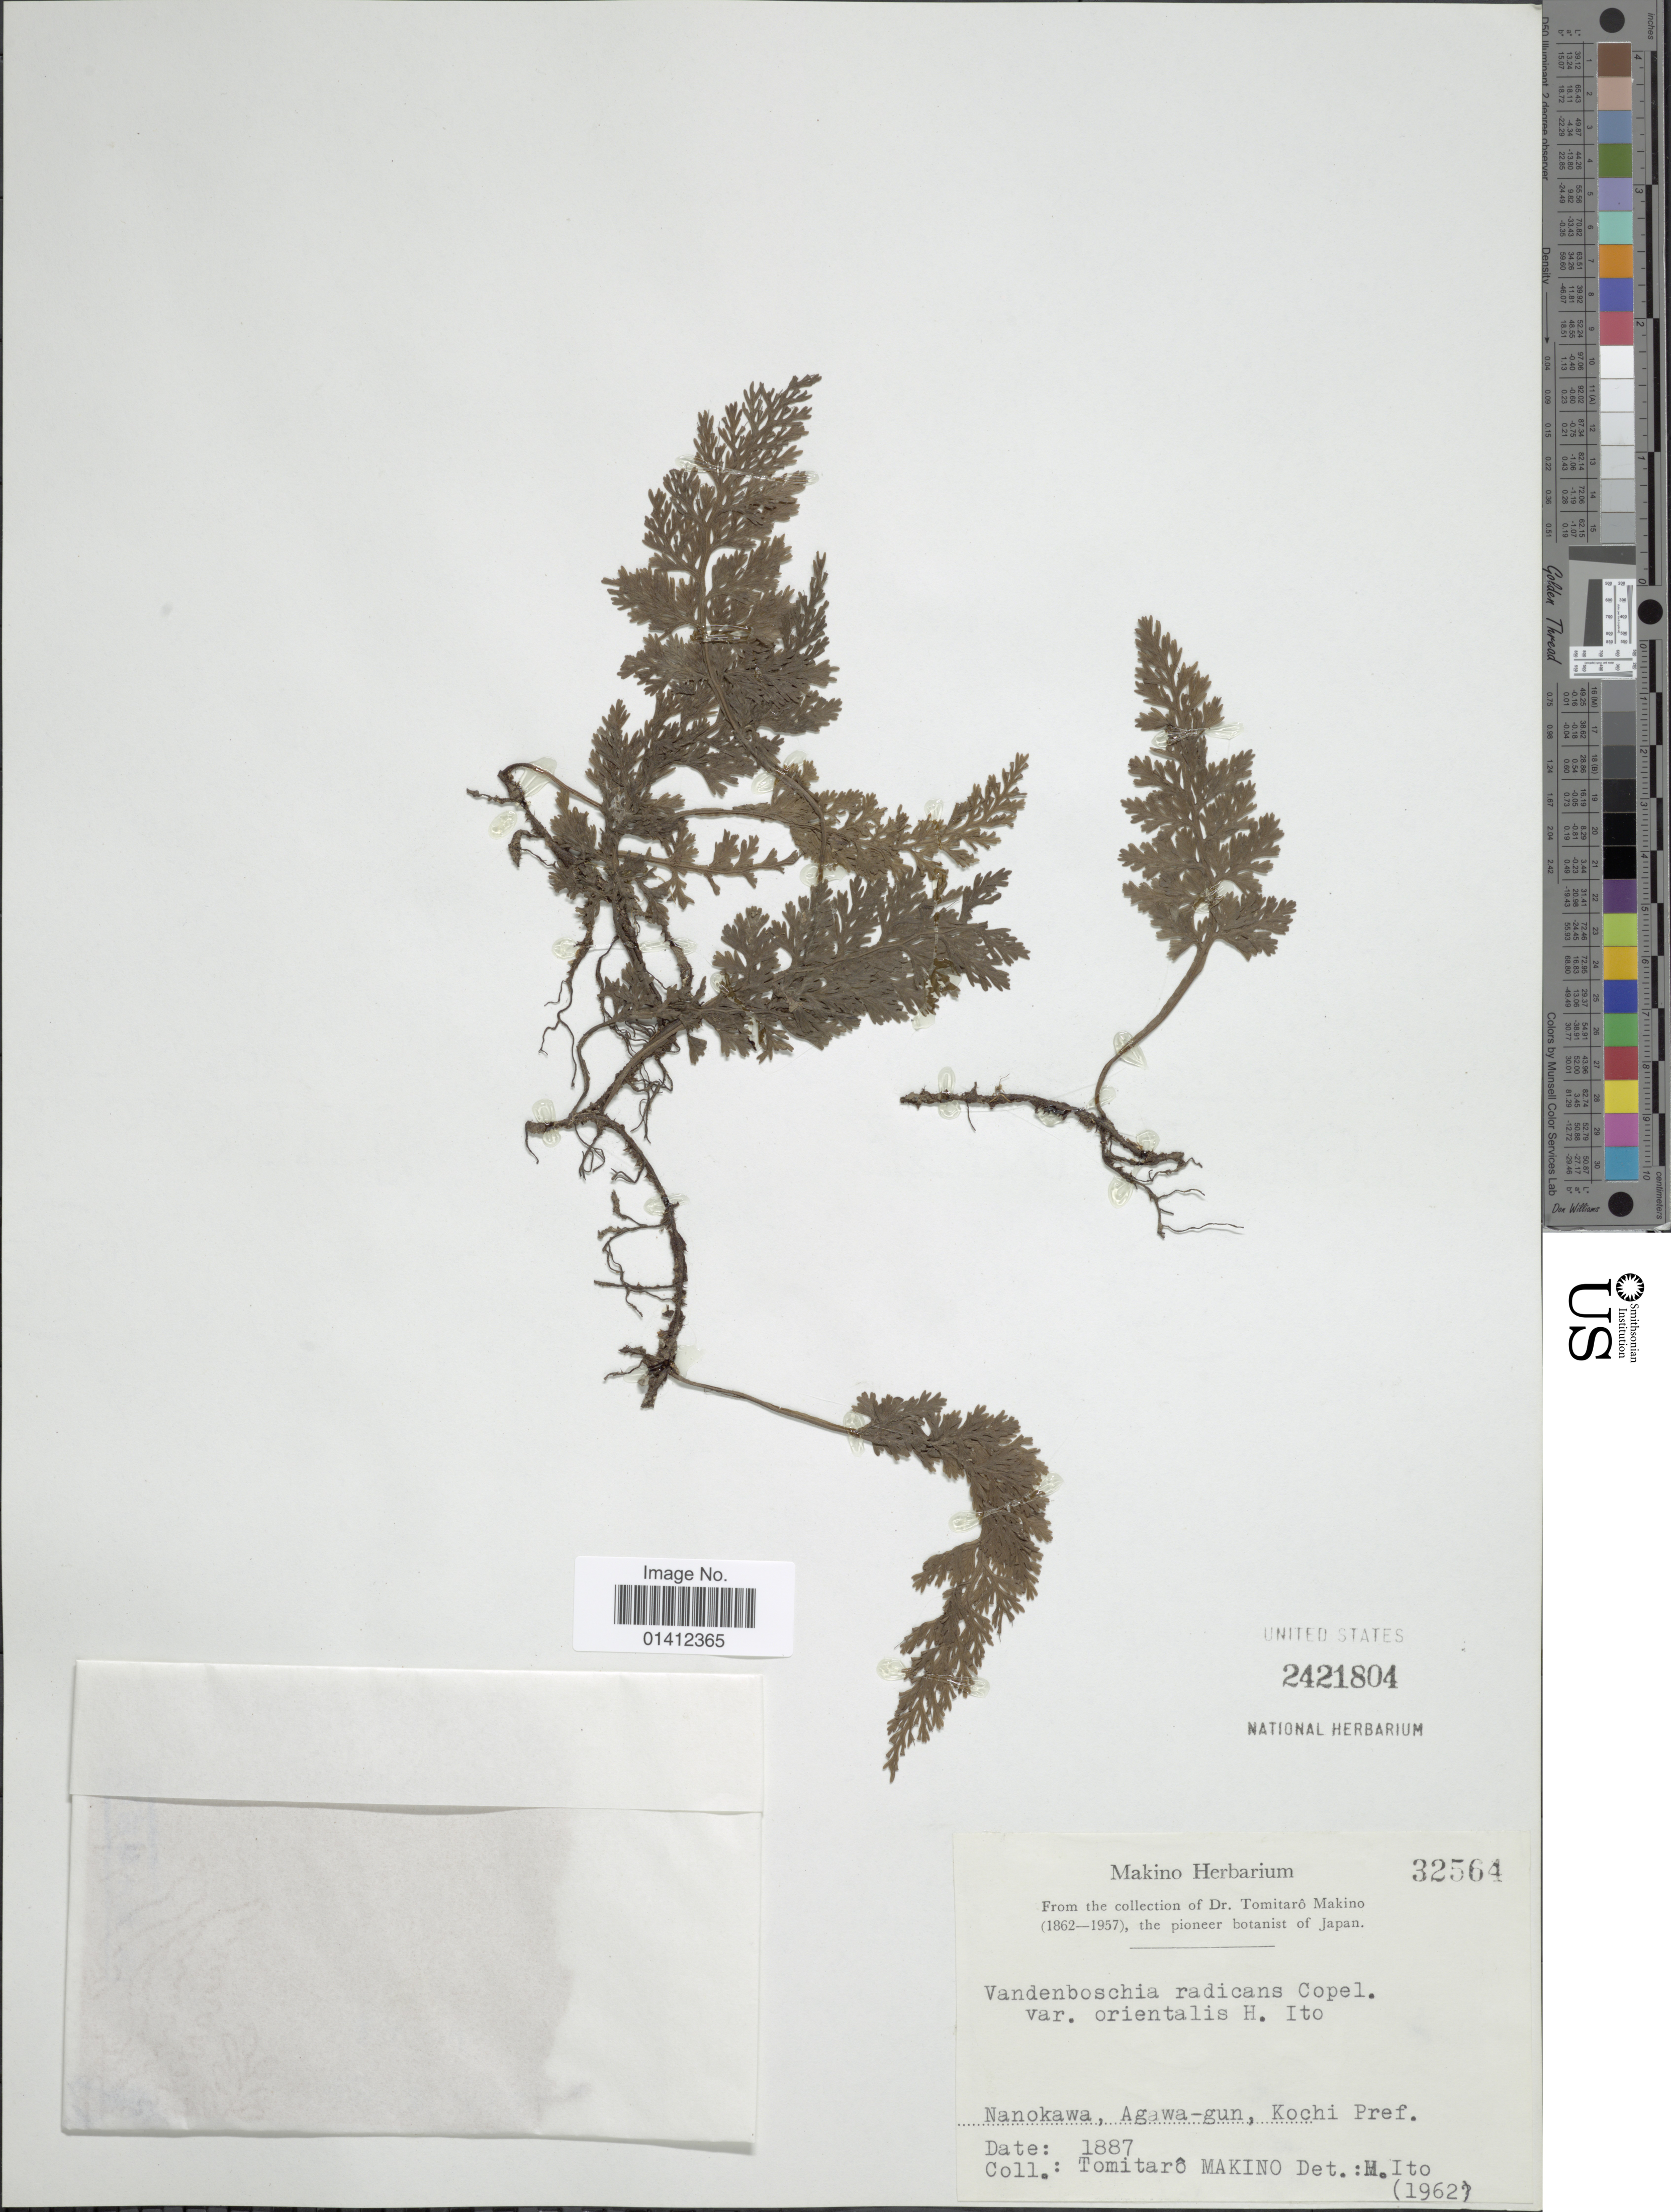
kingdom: Plantae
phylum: Tracheophyta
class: Polypodiopsida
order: Hymenophyllales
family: Hymenophyllaceae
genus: Vandenboschia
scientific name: Vandenboschia radicans var. orientalis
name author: (C. Chr.) H. Itô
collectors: T. Makino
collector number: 32564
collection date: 1887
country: Japan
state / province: Koti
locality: Nanokawa, Agaw-gun, Kochi Pref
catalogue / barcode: US 2421804